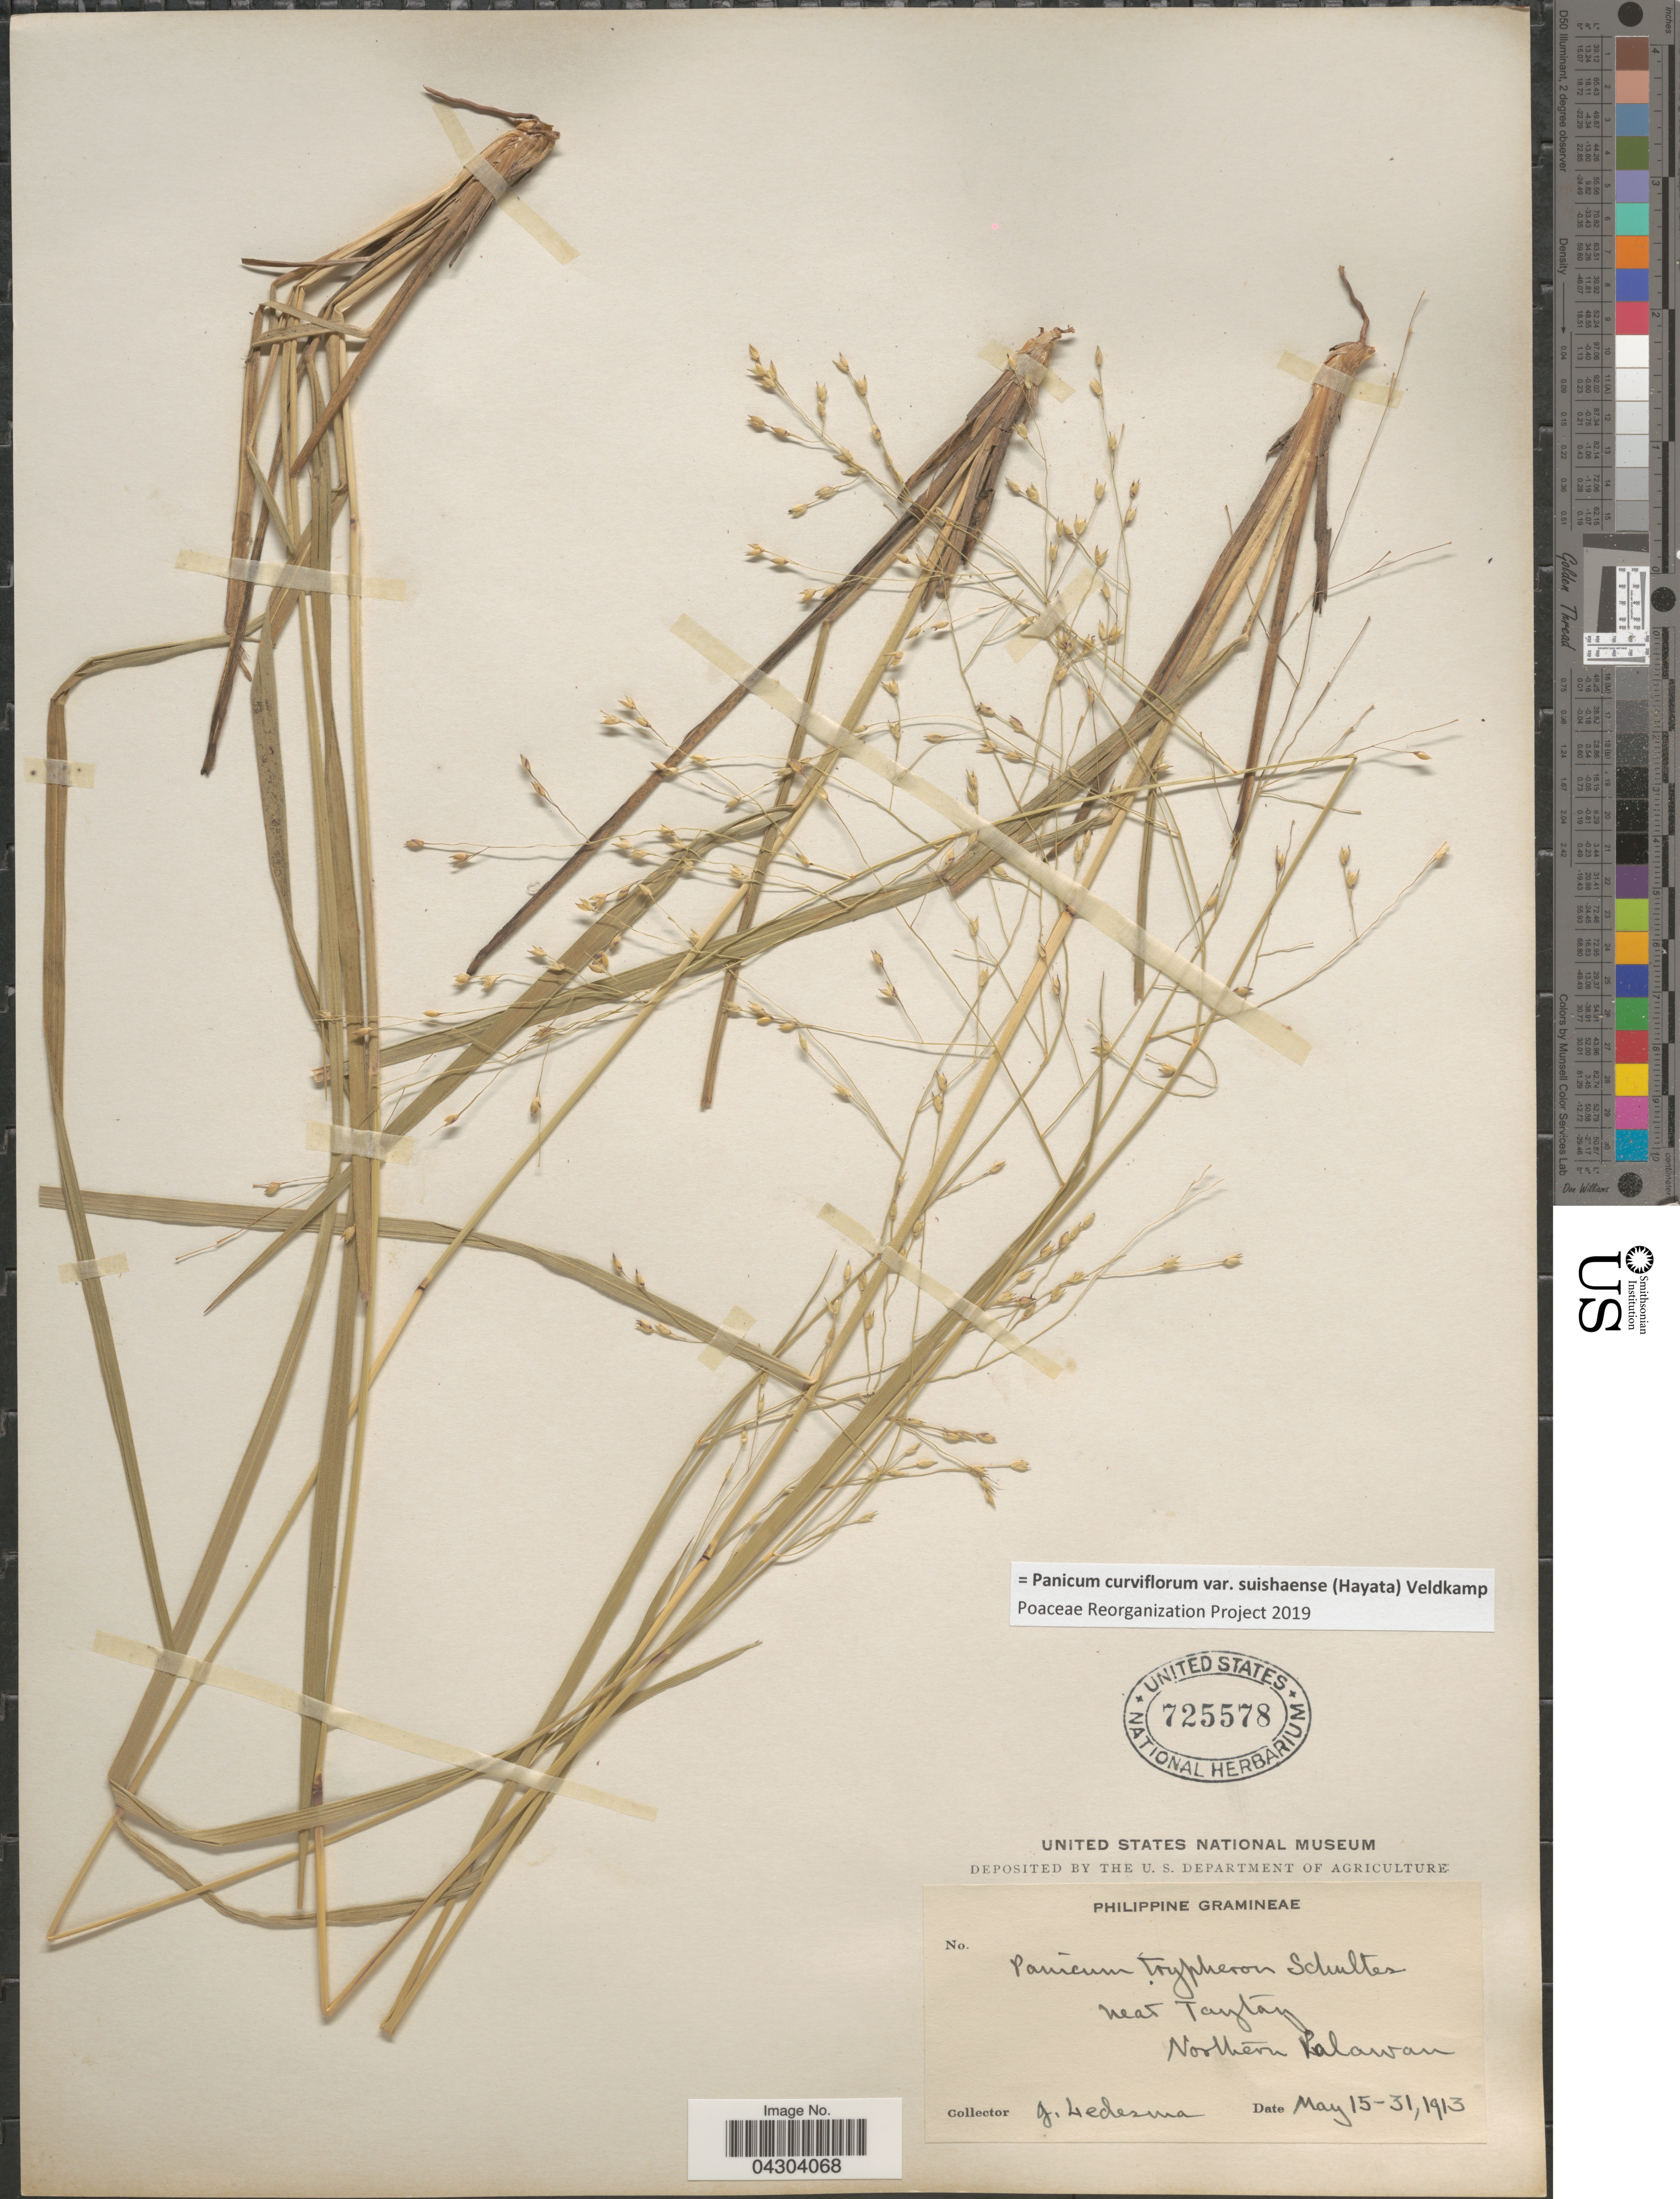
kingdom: Plantae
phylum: Tracheophyta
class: Liliopsida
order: Poales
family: Poaceae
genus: Panicum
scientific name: Panicum curviflorum var. suishaense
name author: (Hayata) Veldkamp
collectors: G. Ledesma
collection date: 1913-05-15/1913-05-31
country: Philippines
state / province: Mimaropa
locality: Near Taytay. Northern Palawan.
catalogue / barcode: US 725578